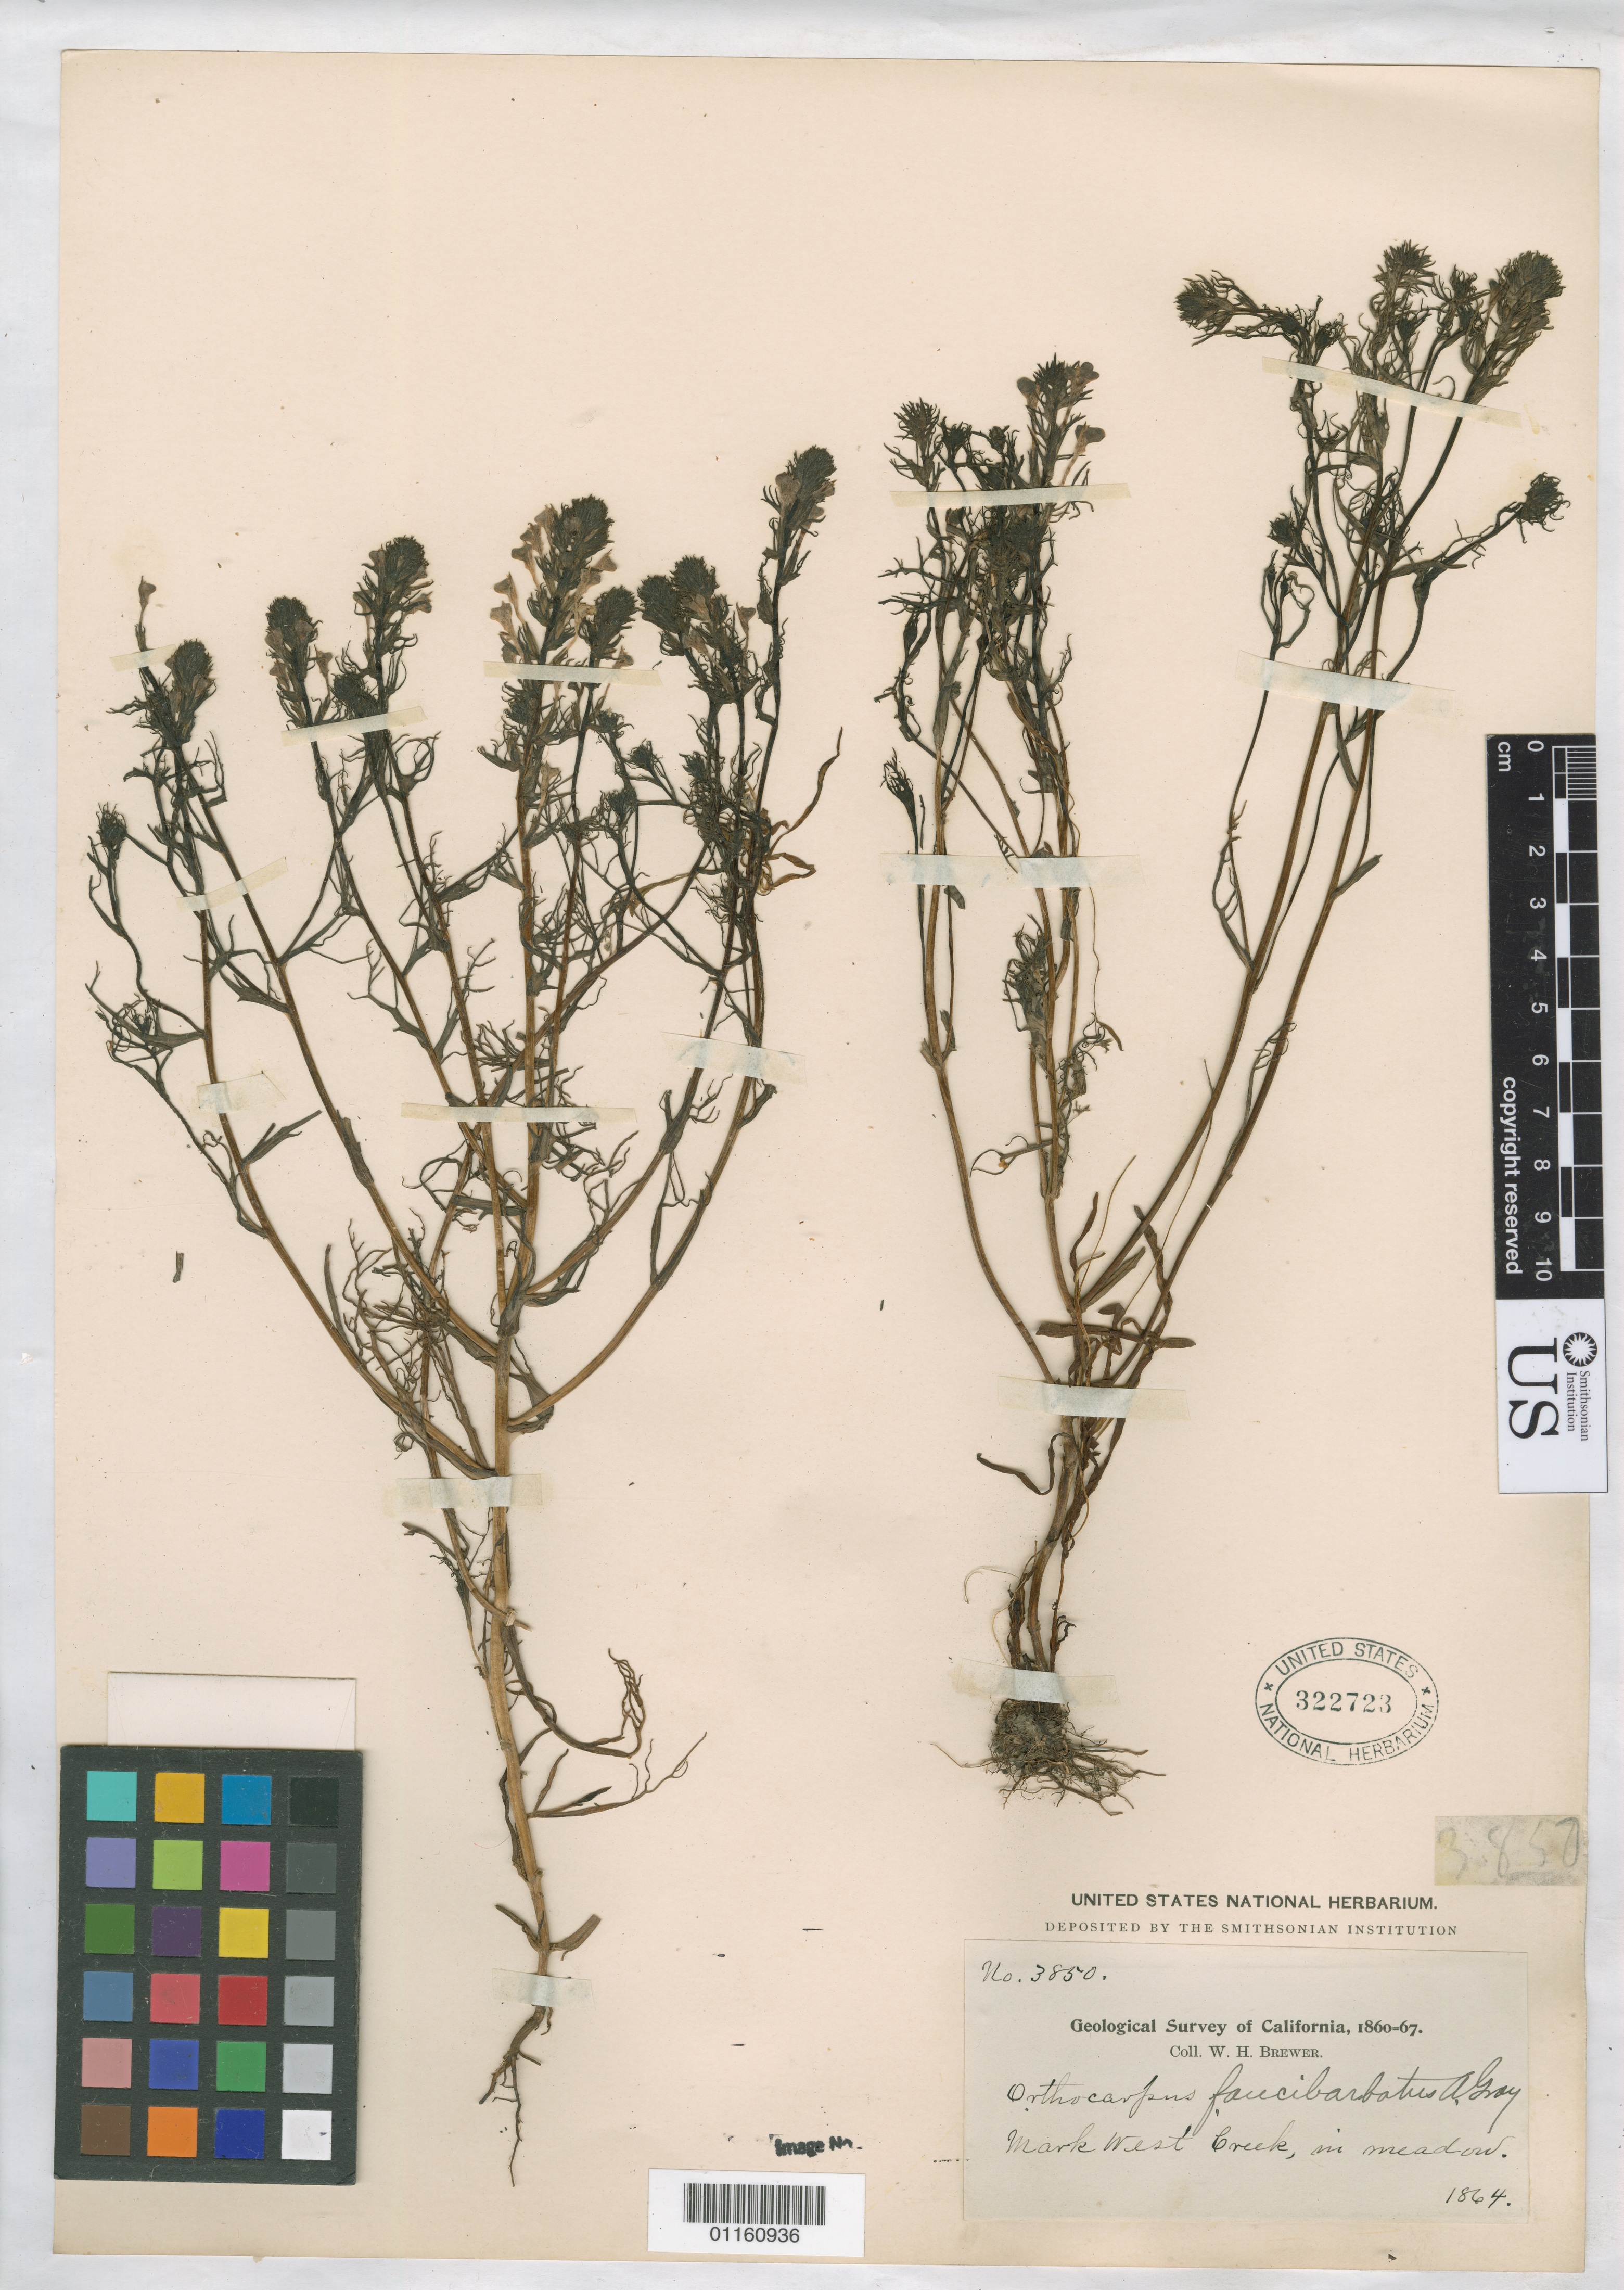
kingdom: Plantae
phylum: Tracheophyta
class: Magnoliopsida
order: Lamiales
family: Orobanchaceae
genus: Orthocarpus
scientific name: Orthocarpus faucibarbatus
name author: A. Gray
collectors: W. H. Brewer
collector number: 3850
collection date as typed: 1864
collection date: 1864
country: United States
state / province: California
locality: Mark West Creek, in meadow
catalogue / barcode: US 322723